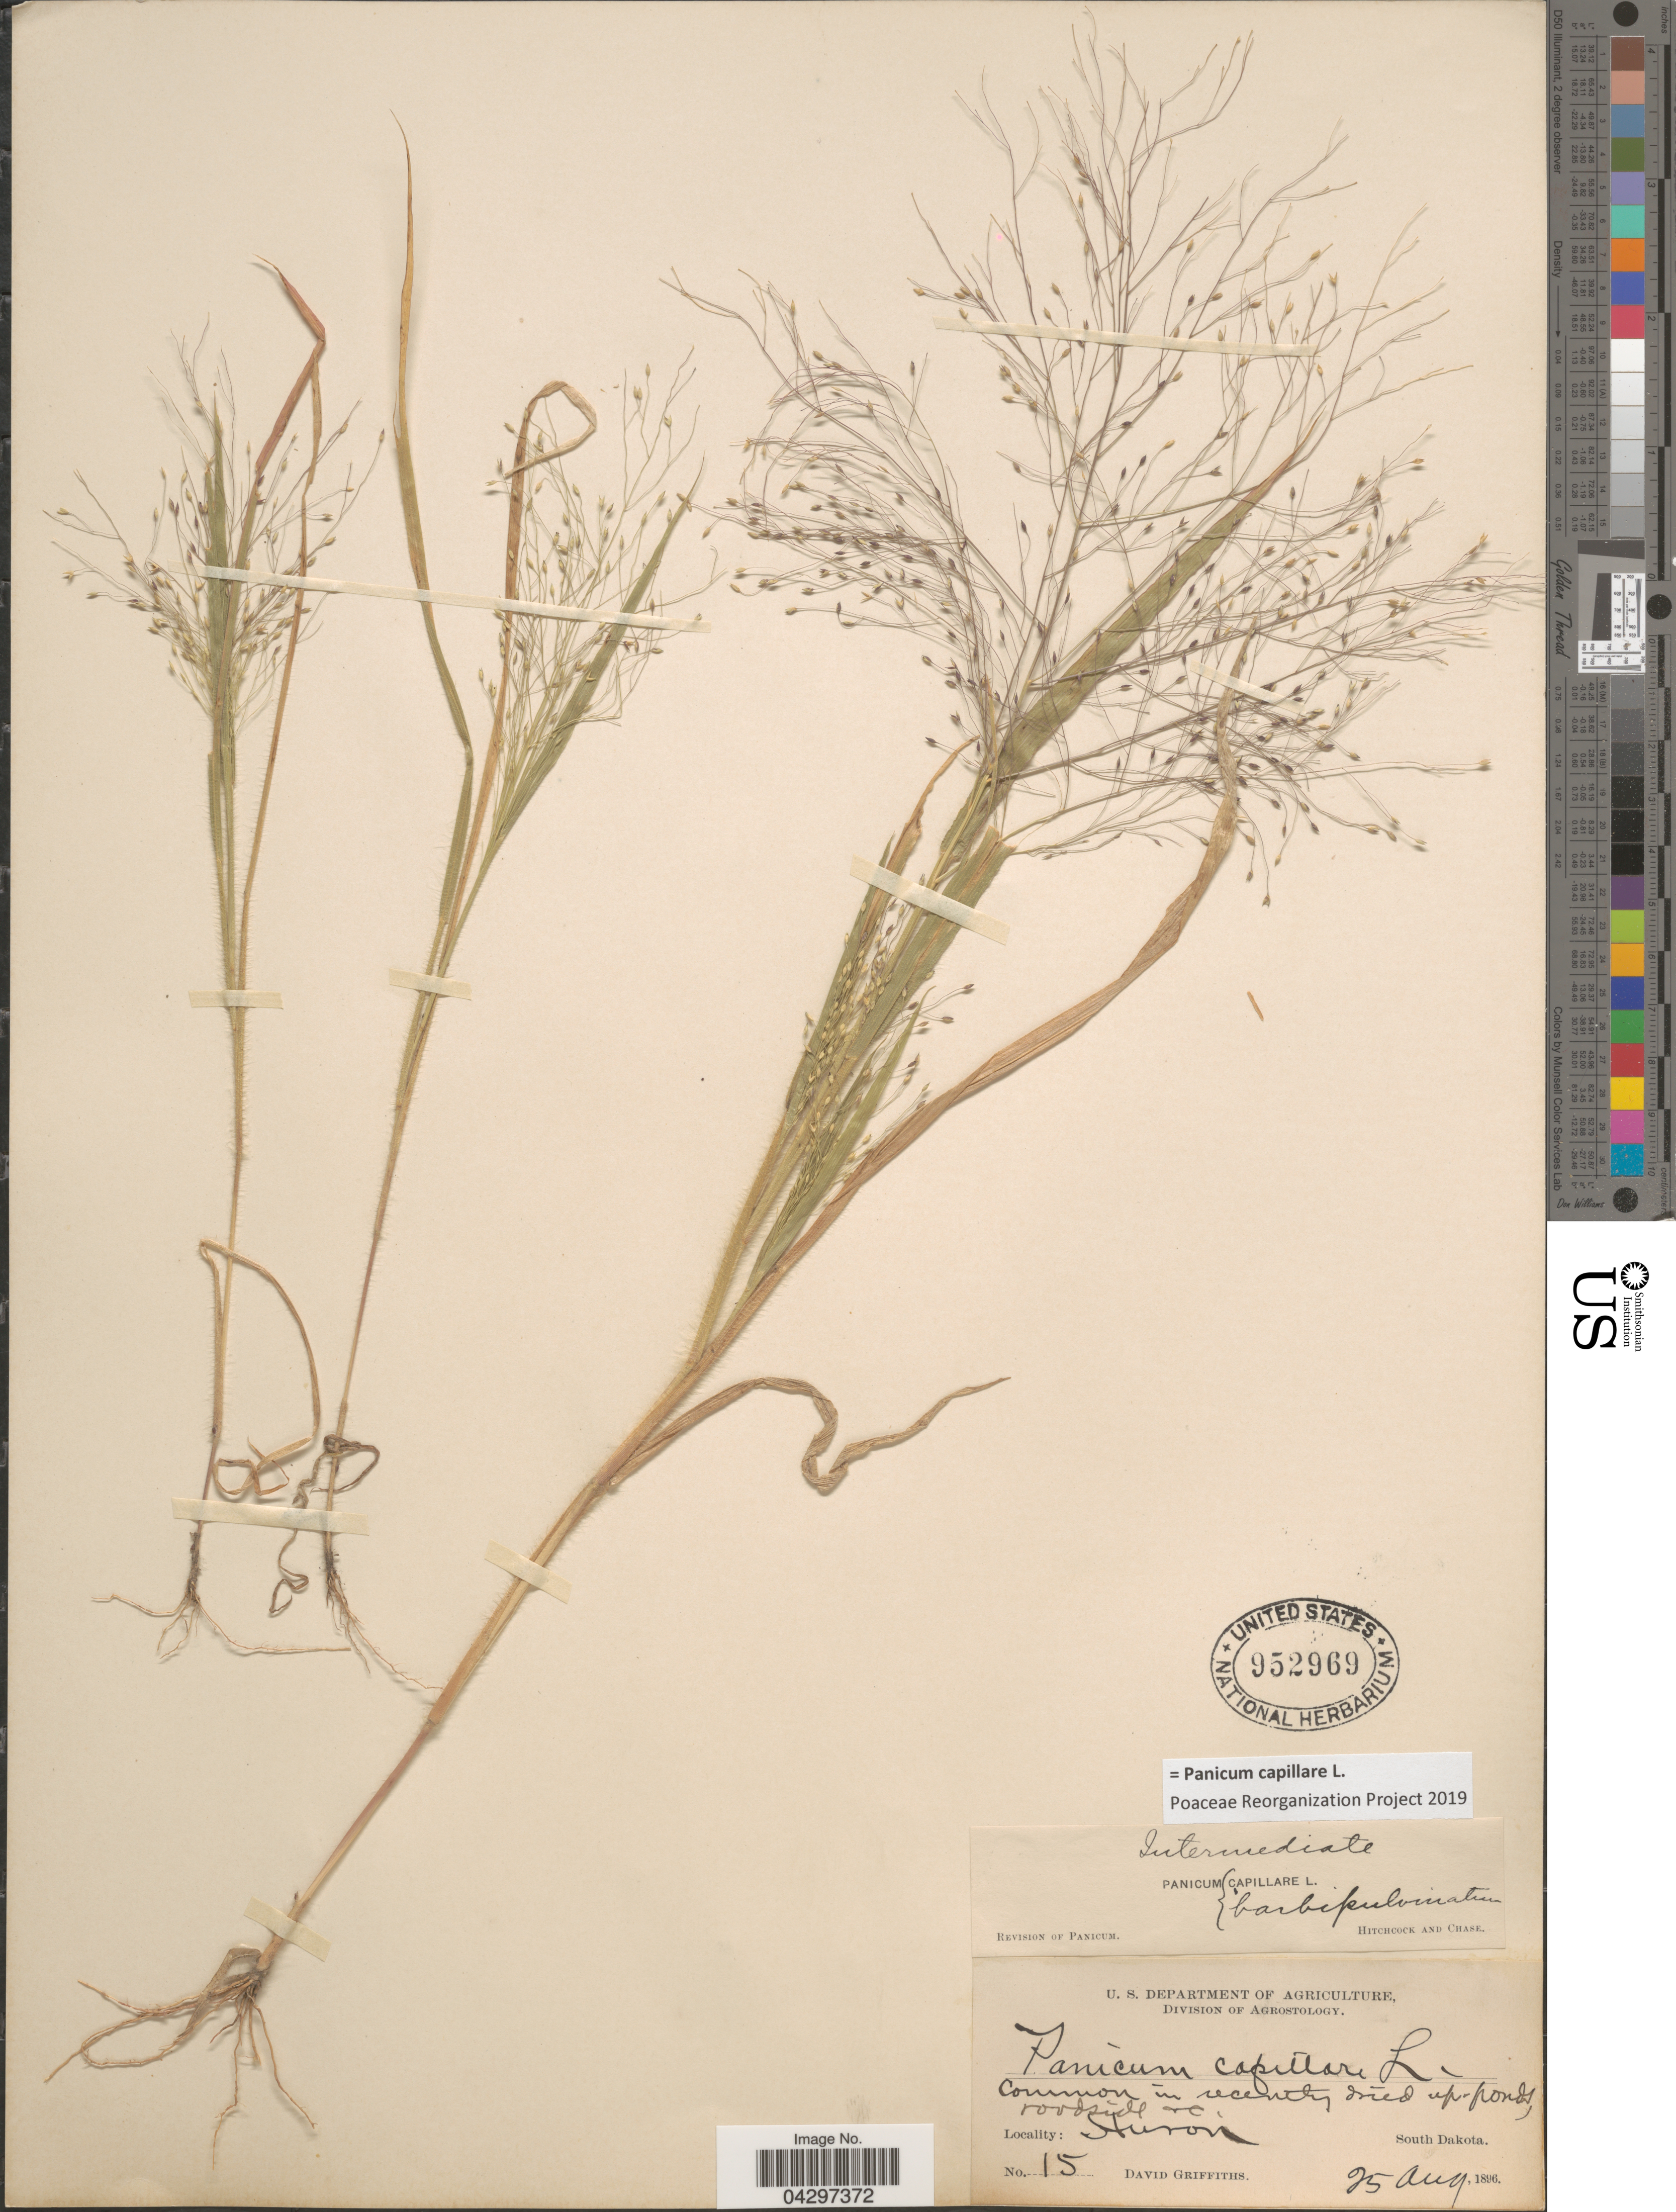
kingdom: Plantae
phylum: Tracheophyta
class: Liliopsida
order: Poales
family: Poaceae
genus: Panicum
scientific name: Panicum capillare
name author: L.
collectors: D. Griffiths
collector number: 15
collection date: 1896-08-25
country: United States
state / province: South Dakota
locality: Huron.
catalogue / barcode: US 952969